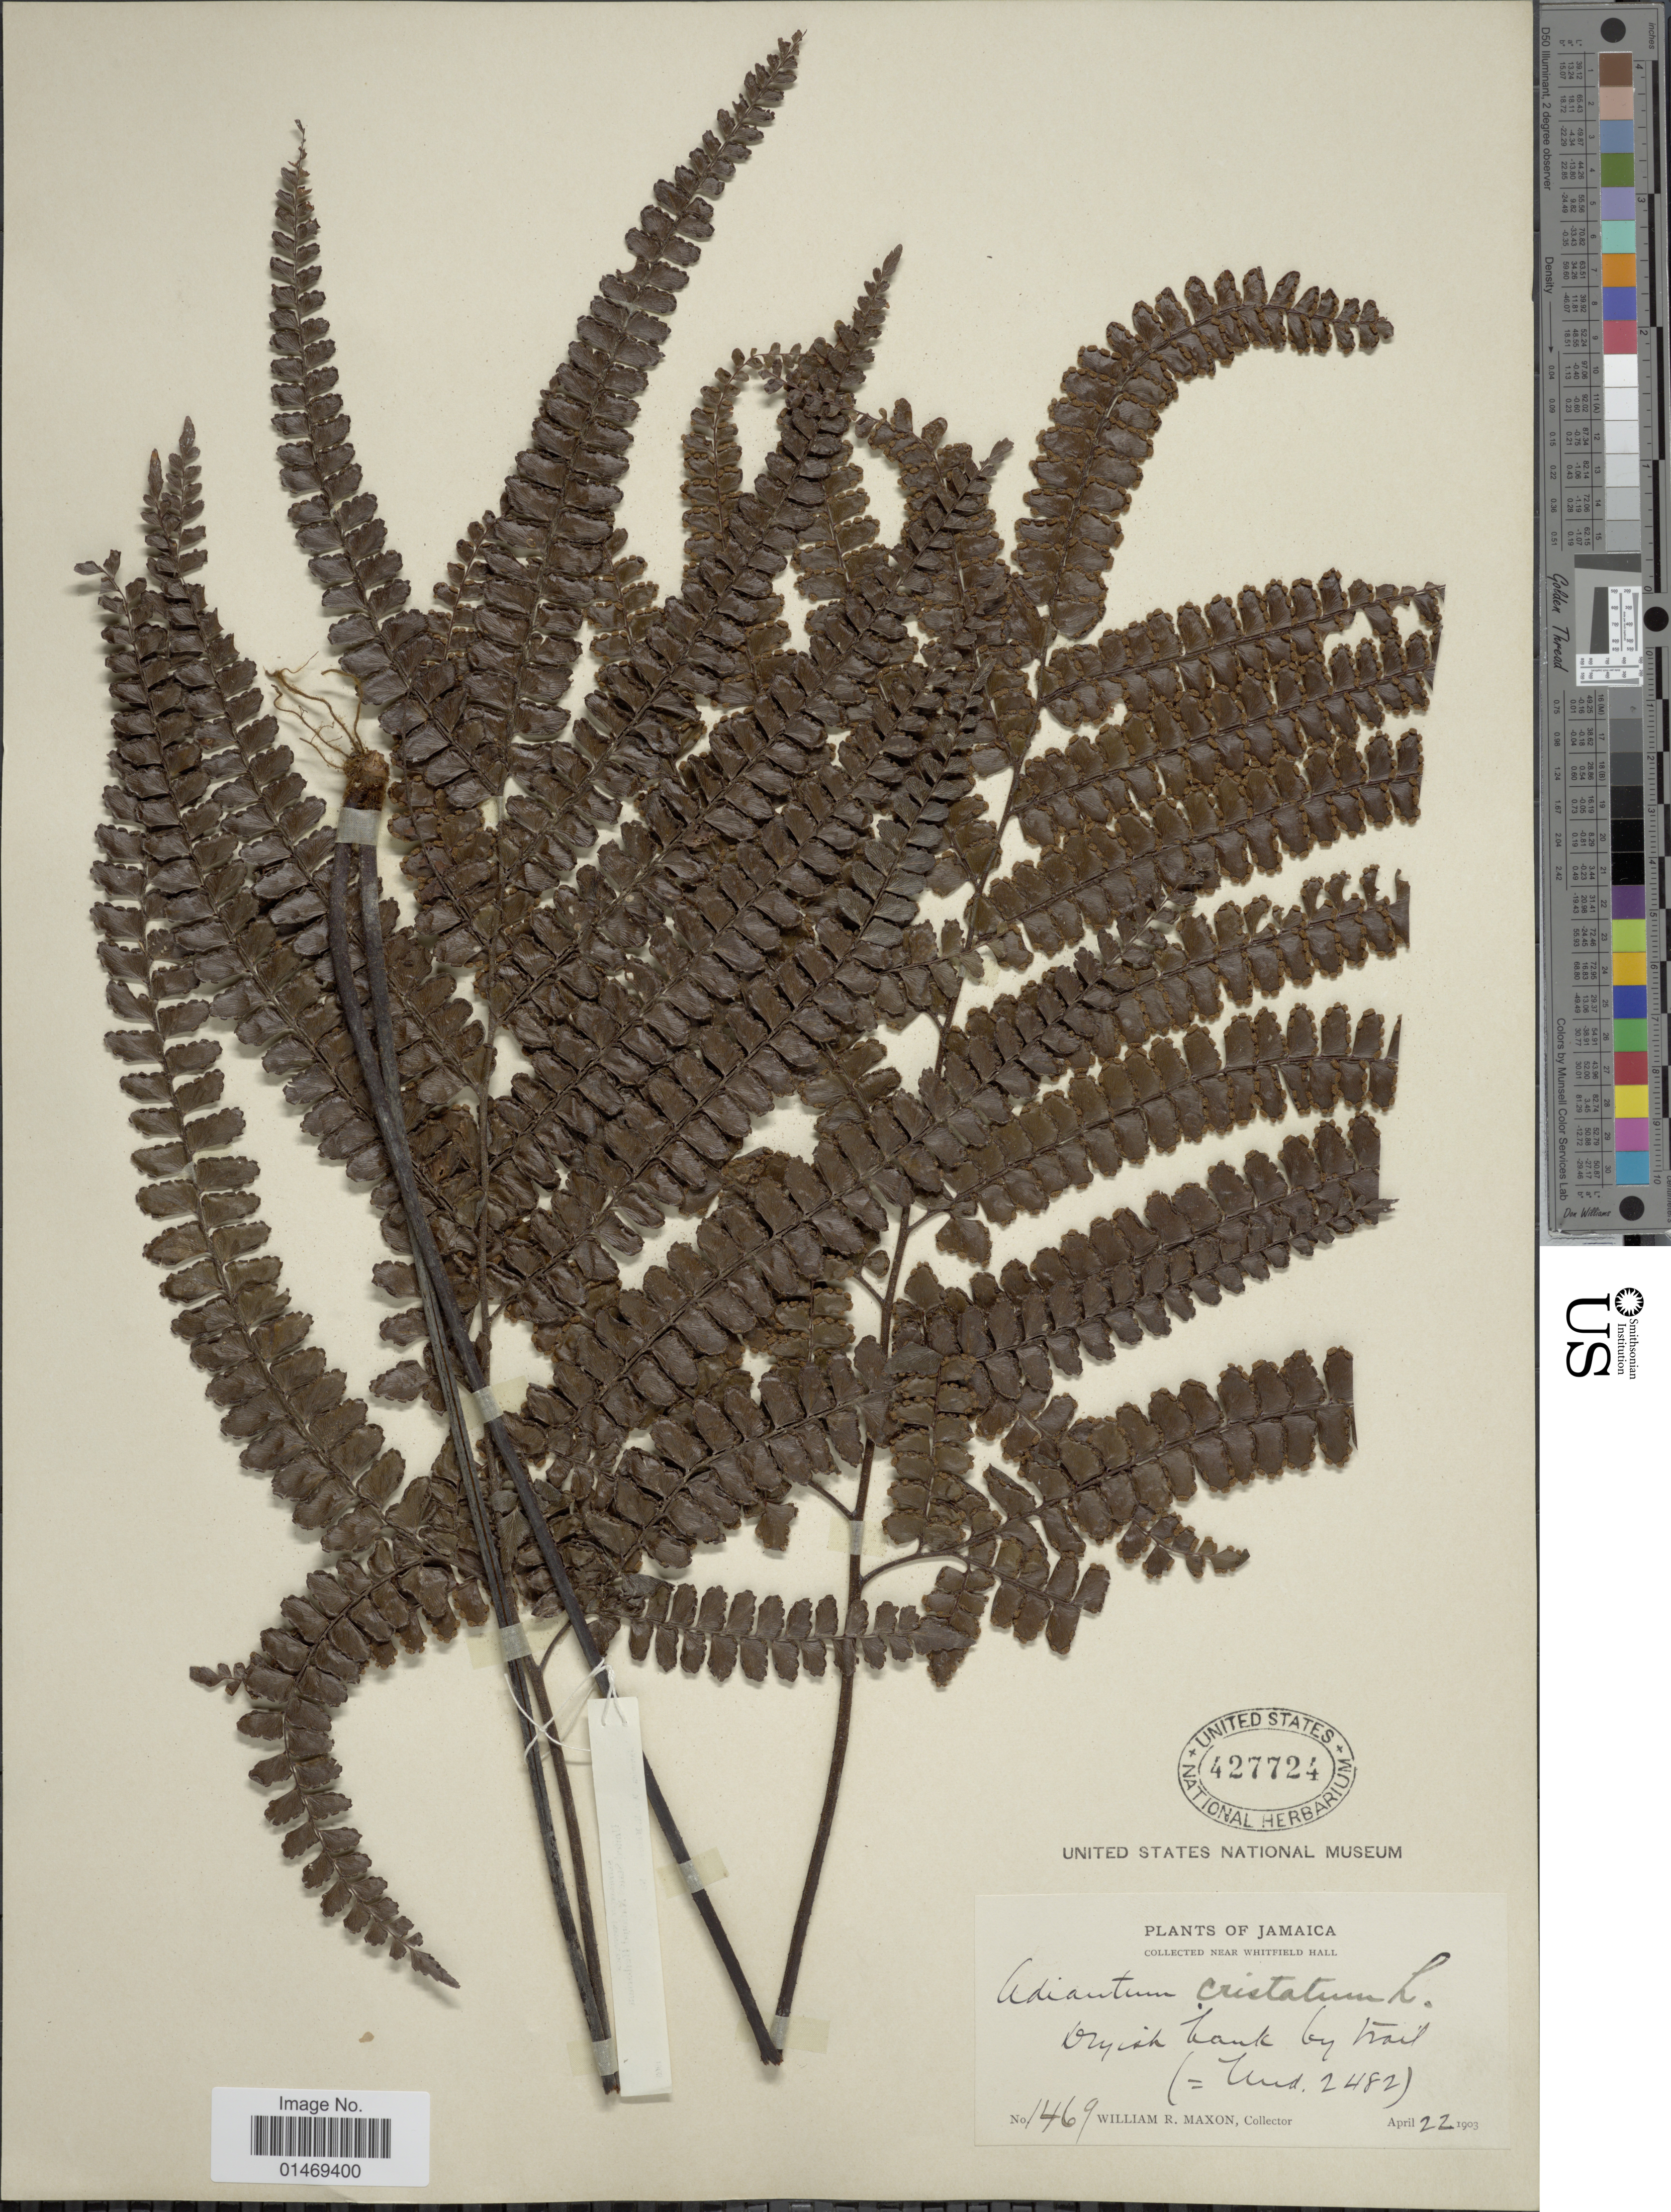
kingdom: Plantae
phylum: Tracheophyta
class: Polypodiopsida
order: Polypodiales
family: Pteridaceae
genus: Adiantum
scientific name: Adiantum pyramidale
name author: (L.) Willd.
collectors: W. R. Maxon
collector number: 1469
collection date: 1903-04-22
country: Jamaica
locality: Near Whitfield Hall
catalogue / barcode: US 427724